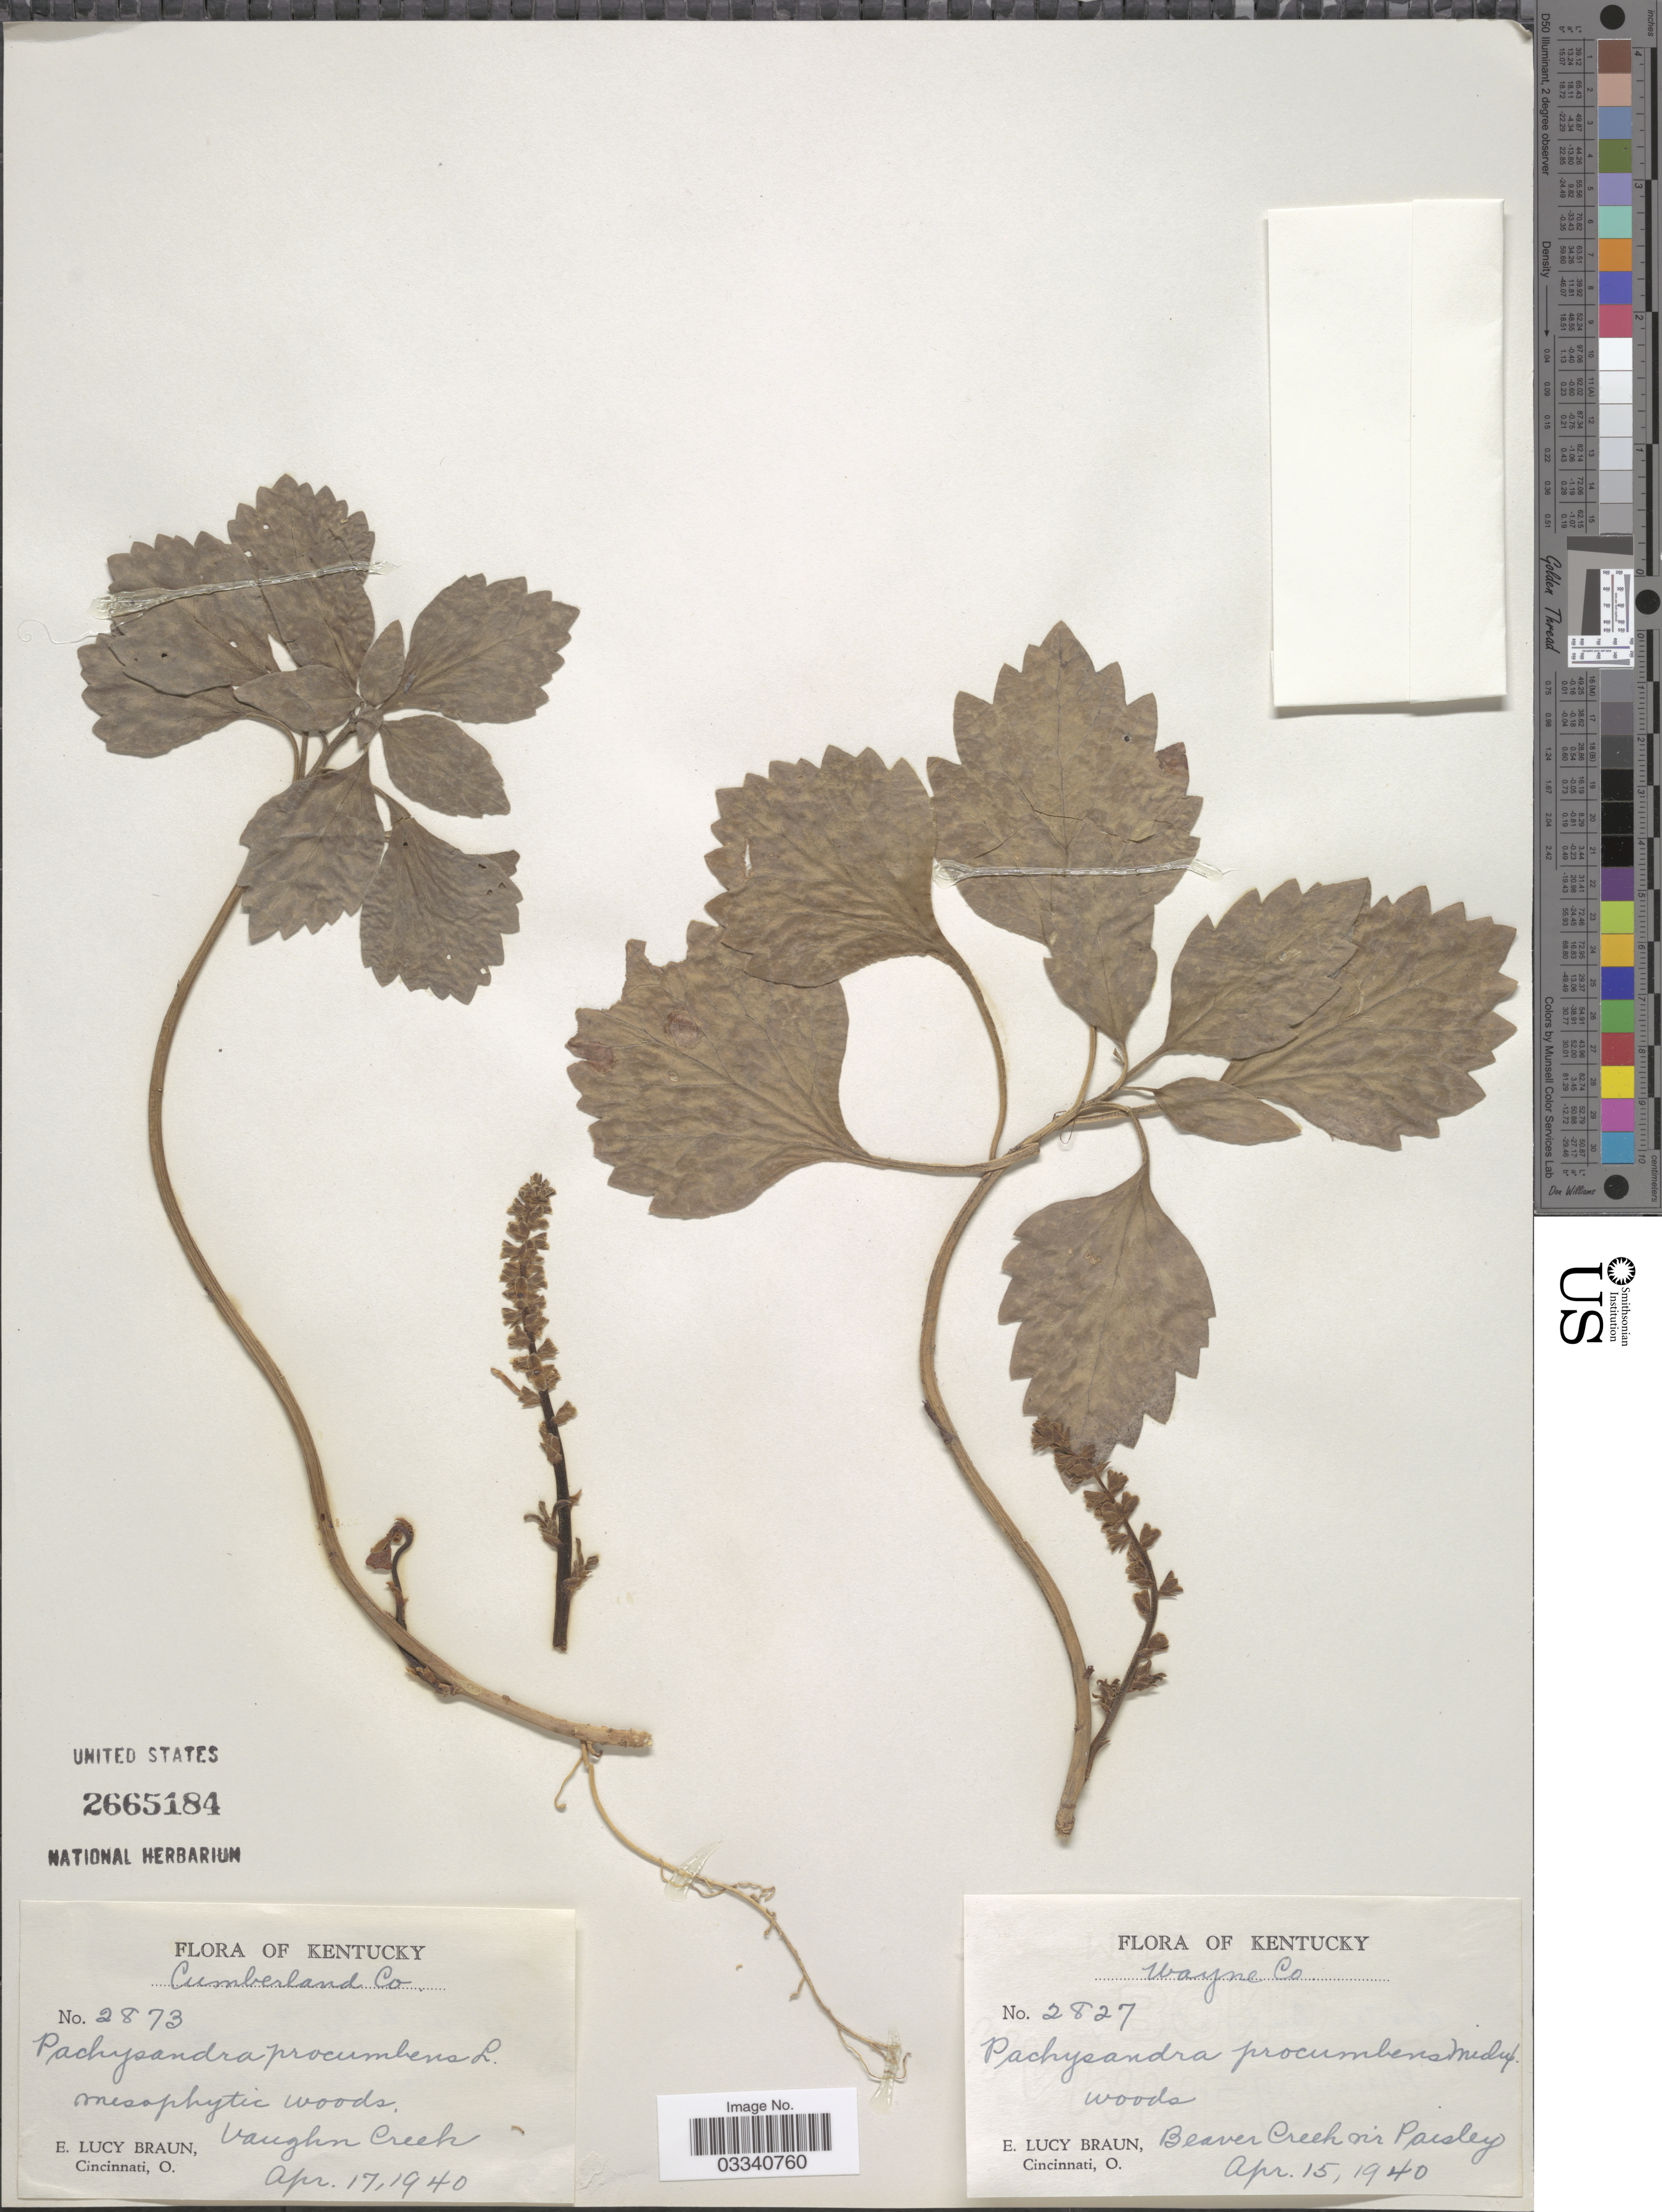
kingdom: Plantae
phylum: Tracheophyta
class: Magnoliopsida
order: Buxales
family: Buxaceae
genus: Pachysandra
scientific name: Pachysandra procumbens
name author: Michx.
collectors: E. L. Braun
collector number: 2873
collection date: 1940-04-17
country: United States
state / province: Kentucky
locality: Cumberland Co. Vaughn Creek.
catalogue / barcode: US 2665184-2